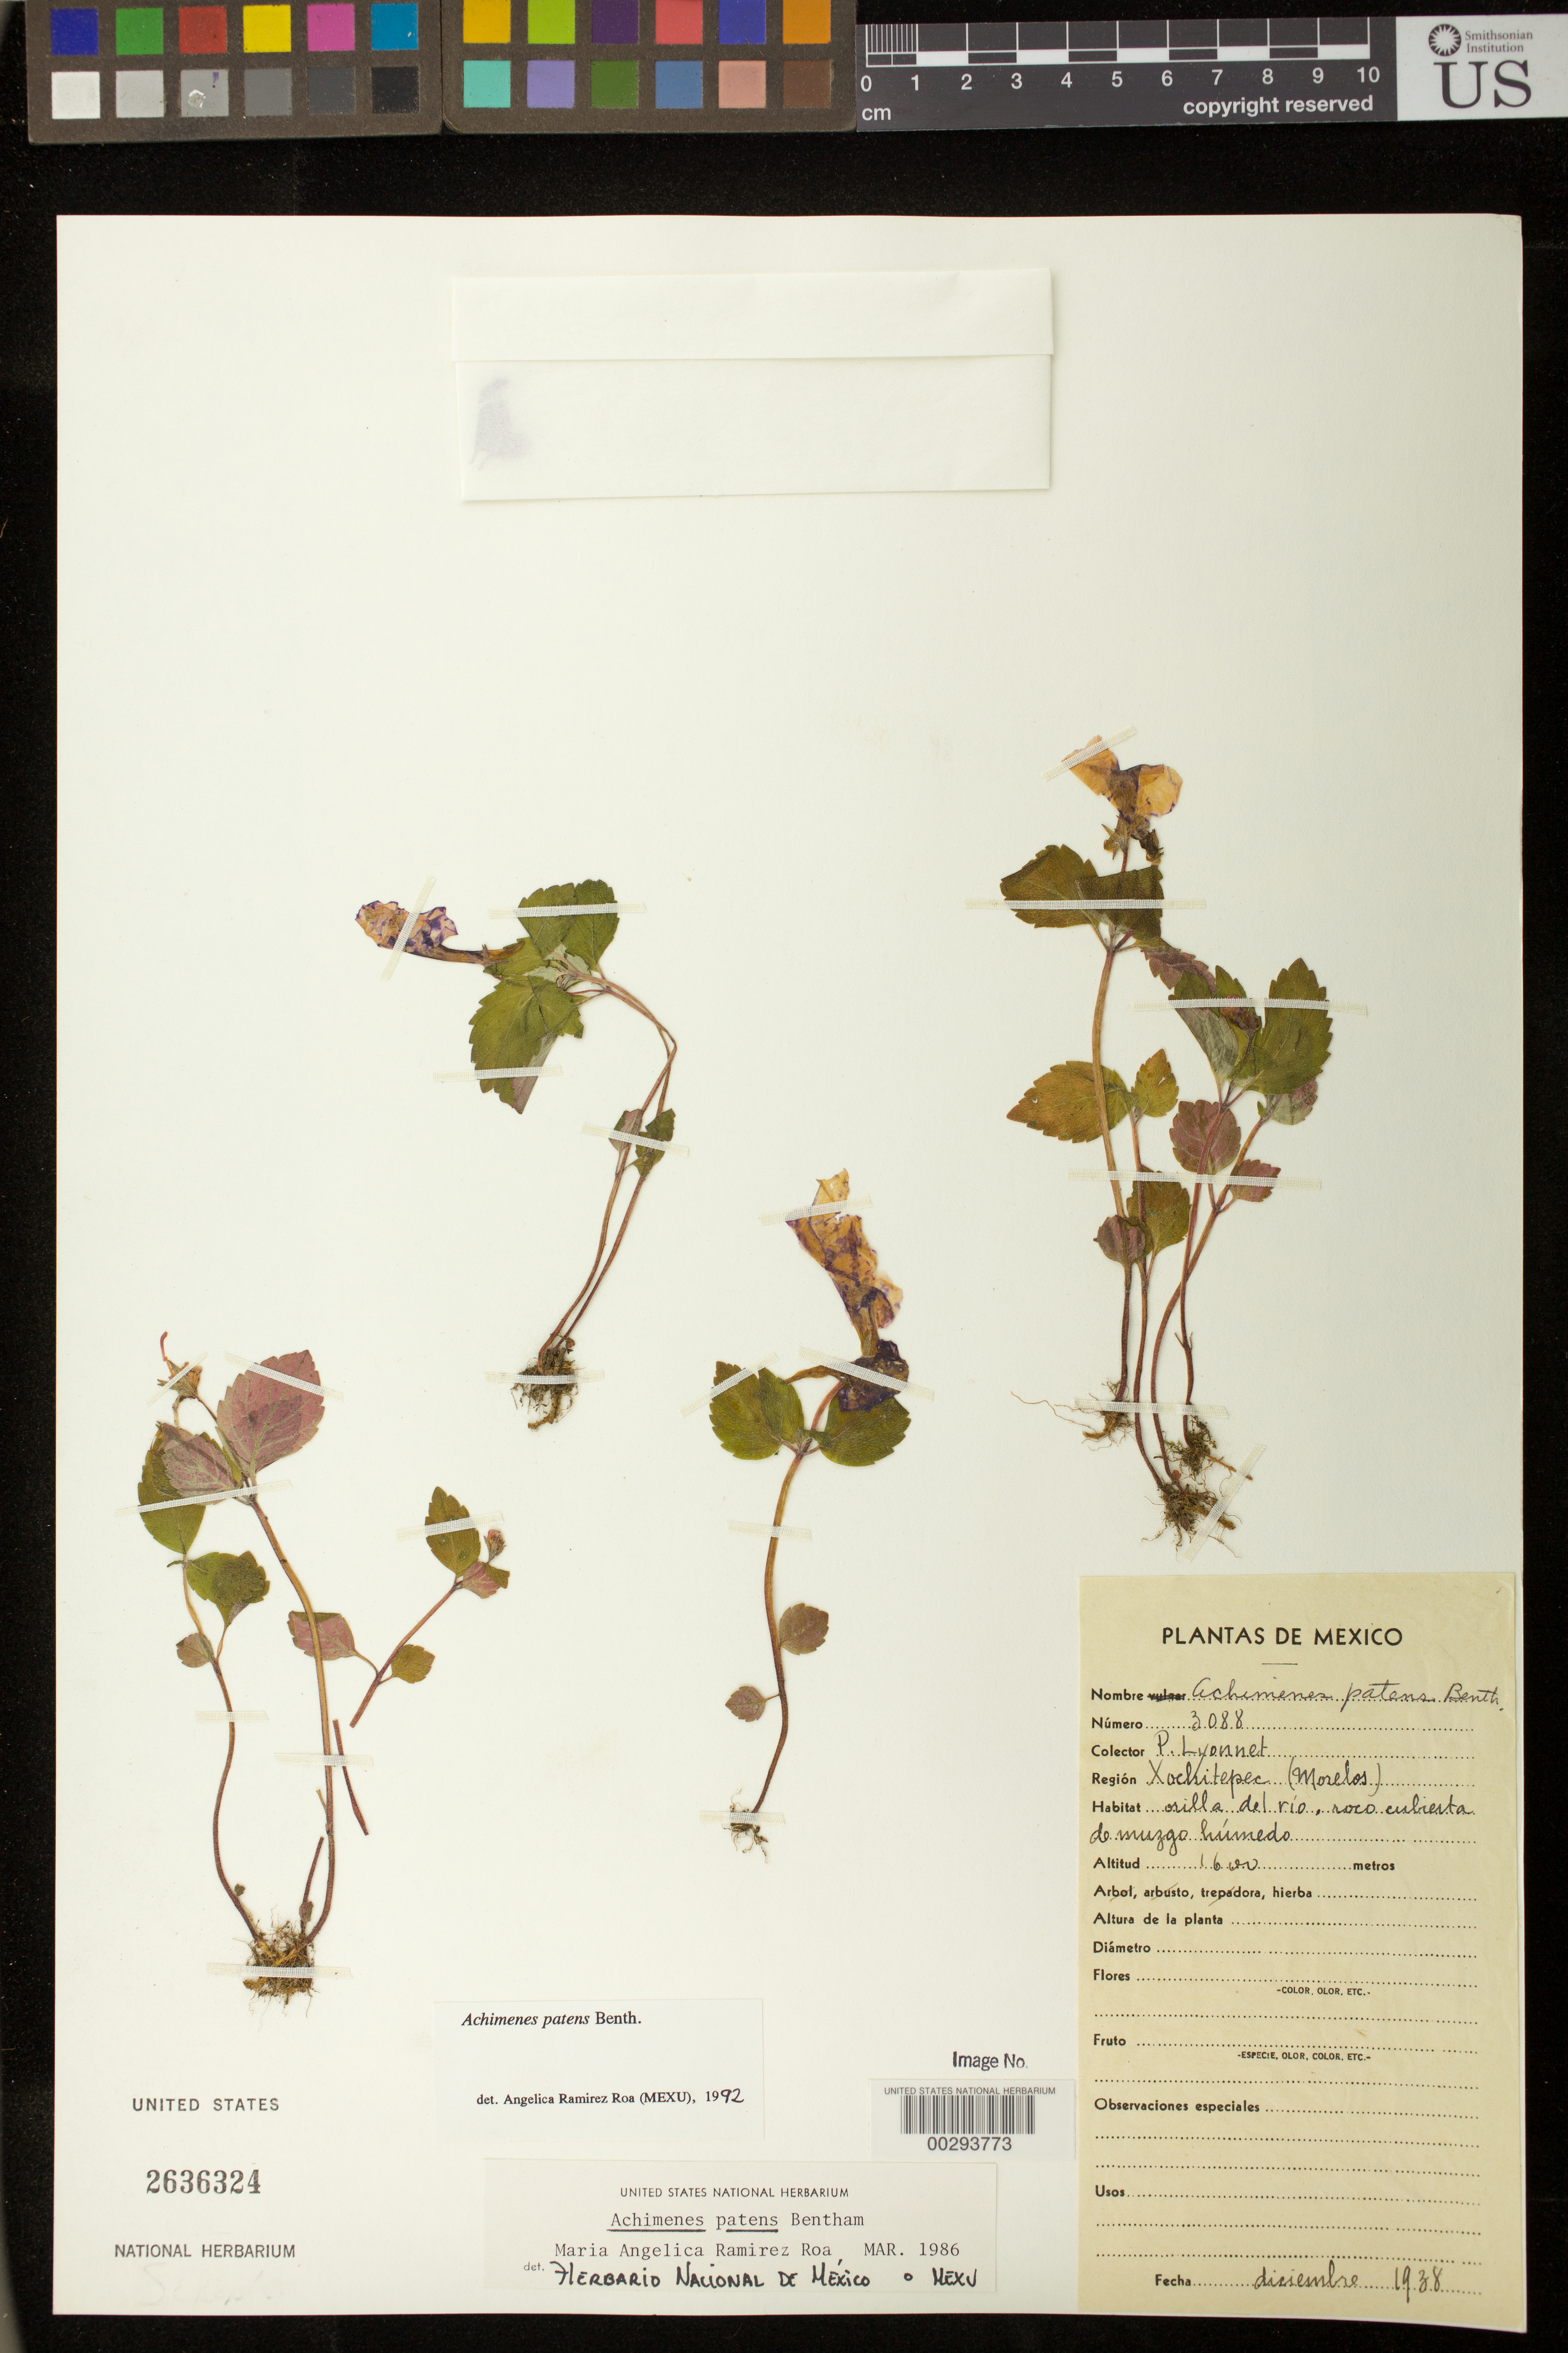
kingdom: Plantae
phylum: Tracheophyta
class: Magnoliopsida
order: Lamiales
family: Gesneriaceae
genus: Achimenes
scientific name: Achimenes patens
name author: Benth.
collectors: P. Lyonnet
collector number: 3088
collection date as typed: Dec 1938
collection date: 1938-12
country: Mexico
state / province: Morelos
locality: Xochitepec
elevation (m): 1600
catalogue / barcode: US 2636324